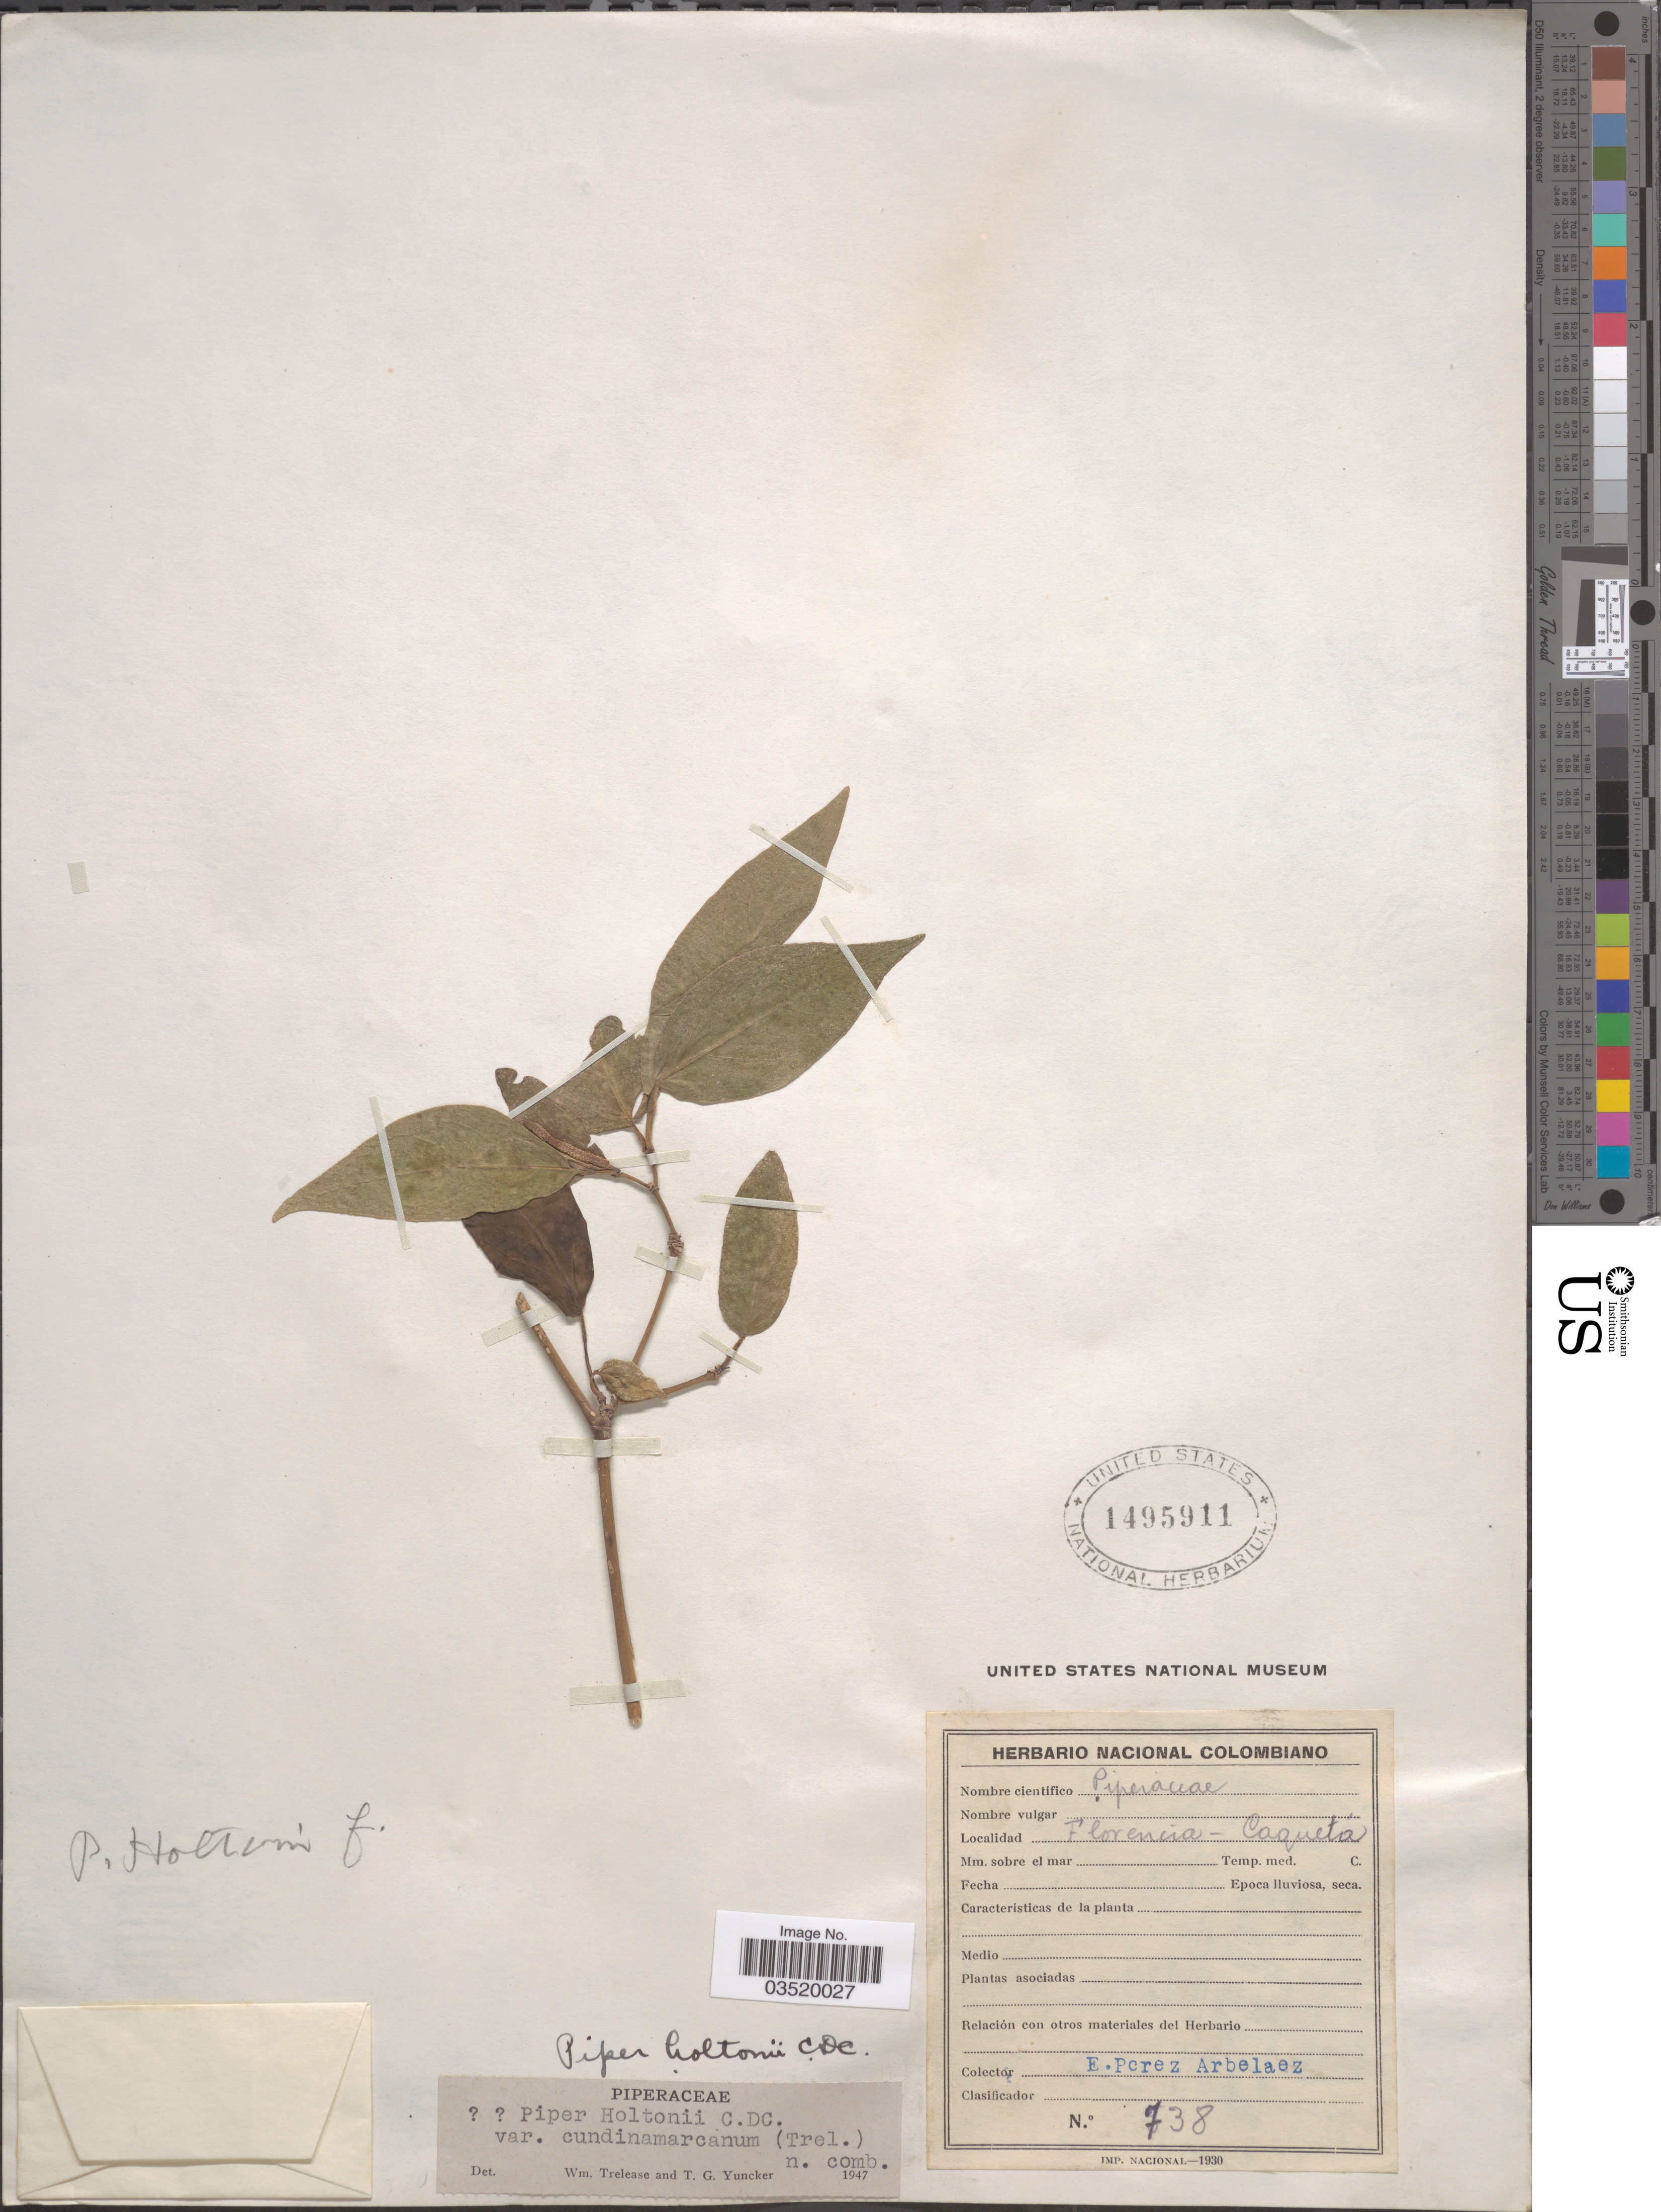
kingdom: Plantae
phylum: Tracheophyta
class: Magnoliopsida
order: Piperales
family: Piperaceae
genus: Piper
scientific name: Piper holtonii var. cundinamarcanum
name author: Trel. & Yunck.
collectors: E. Pérez Arbeláez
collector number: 738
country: Colombia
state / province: Caquetá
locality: Florencia.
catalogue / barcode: US 1495911